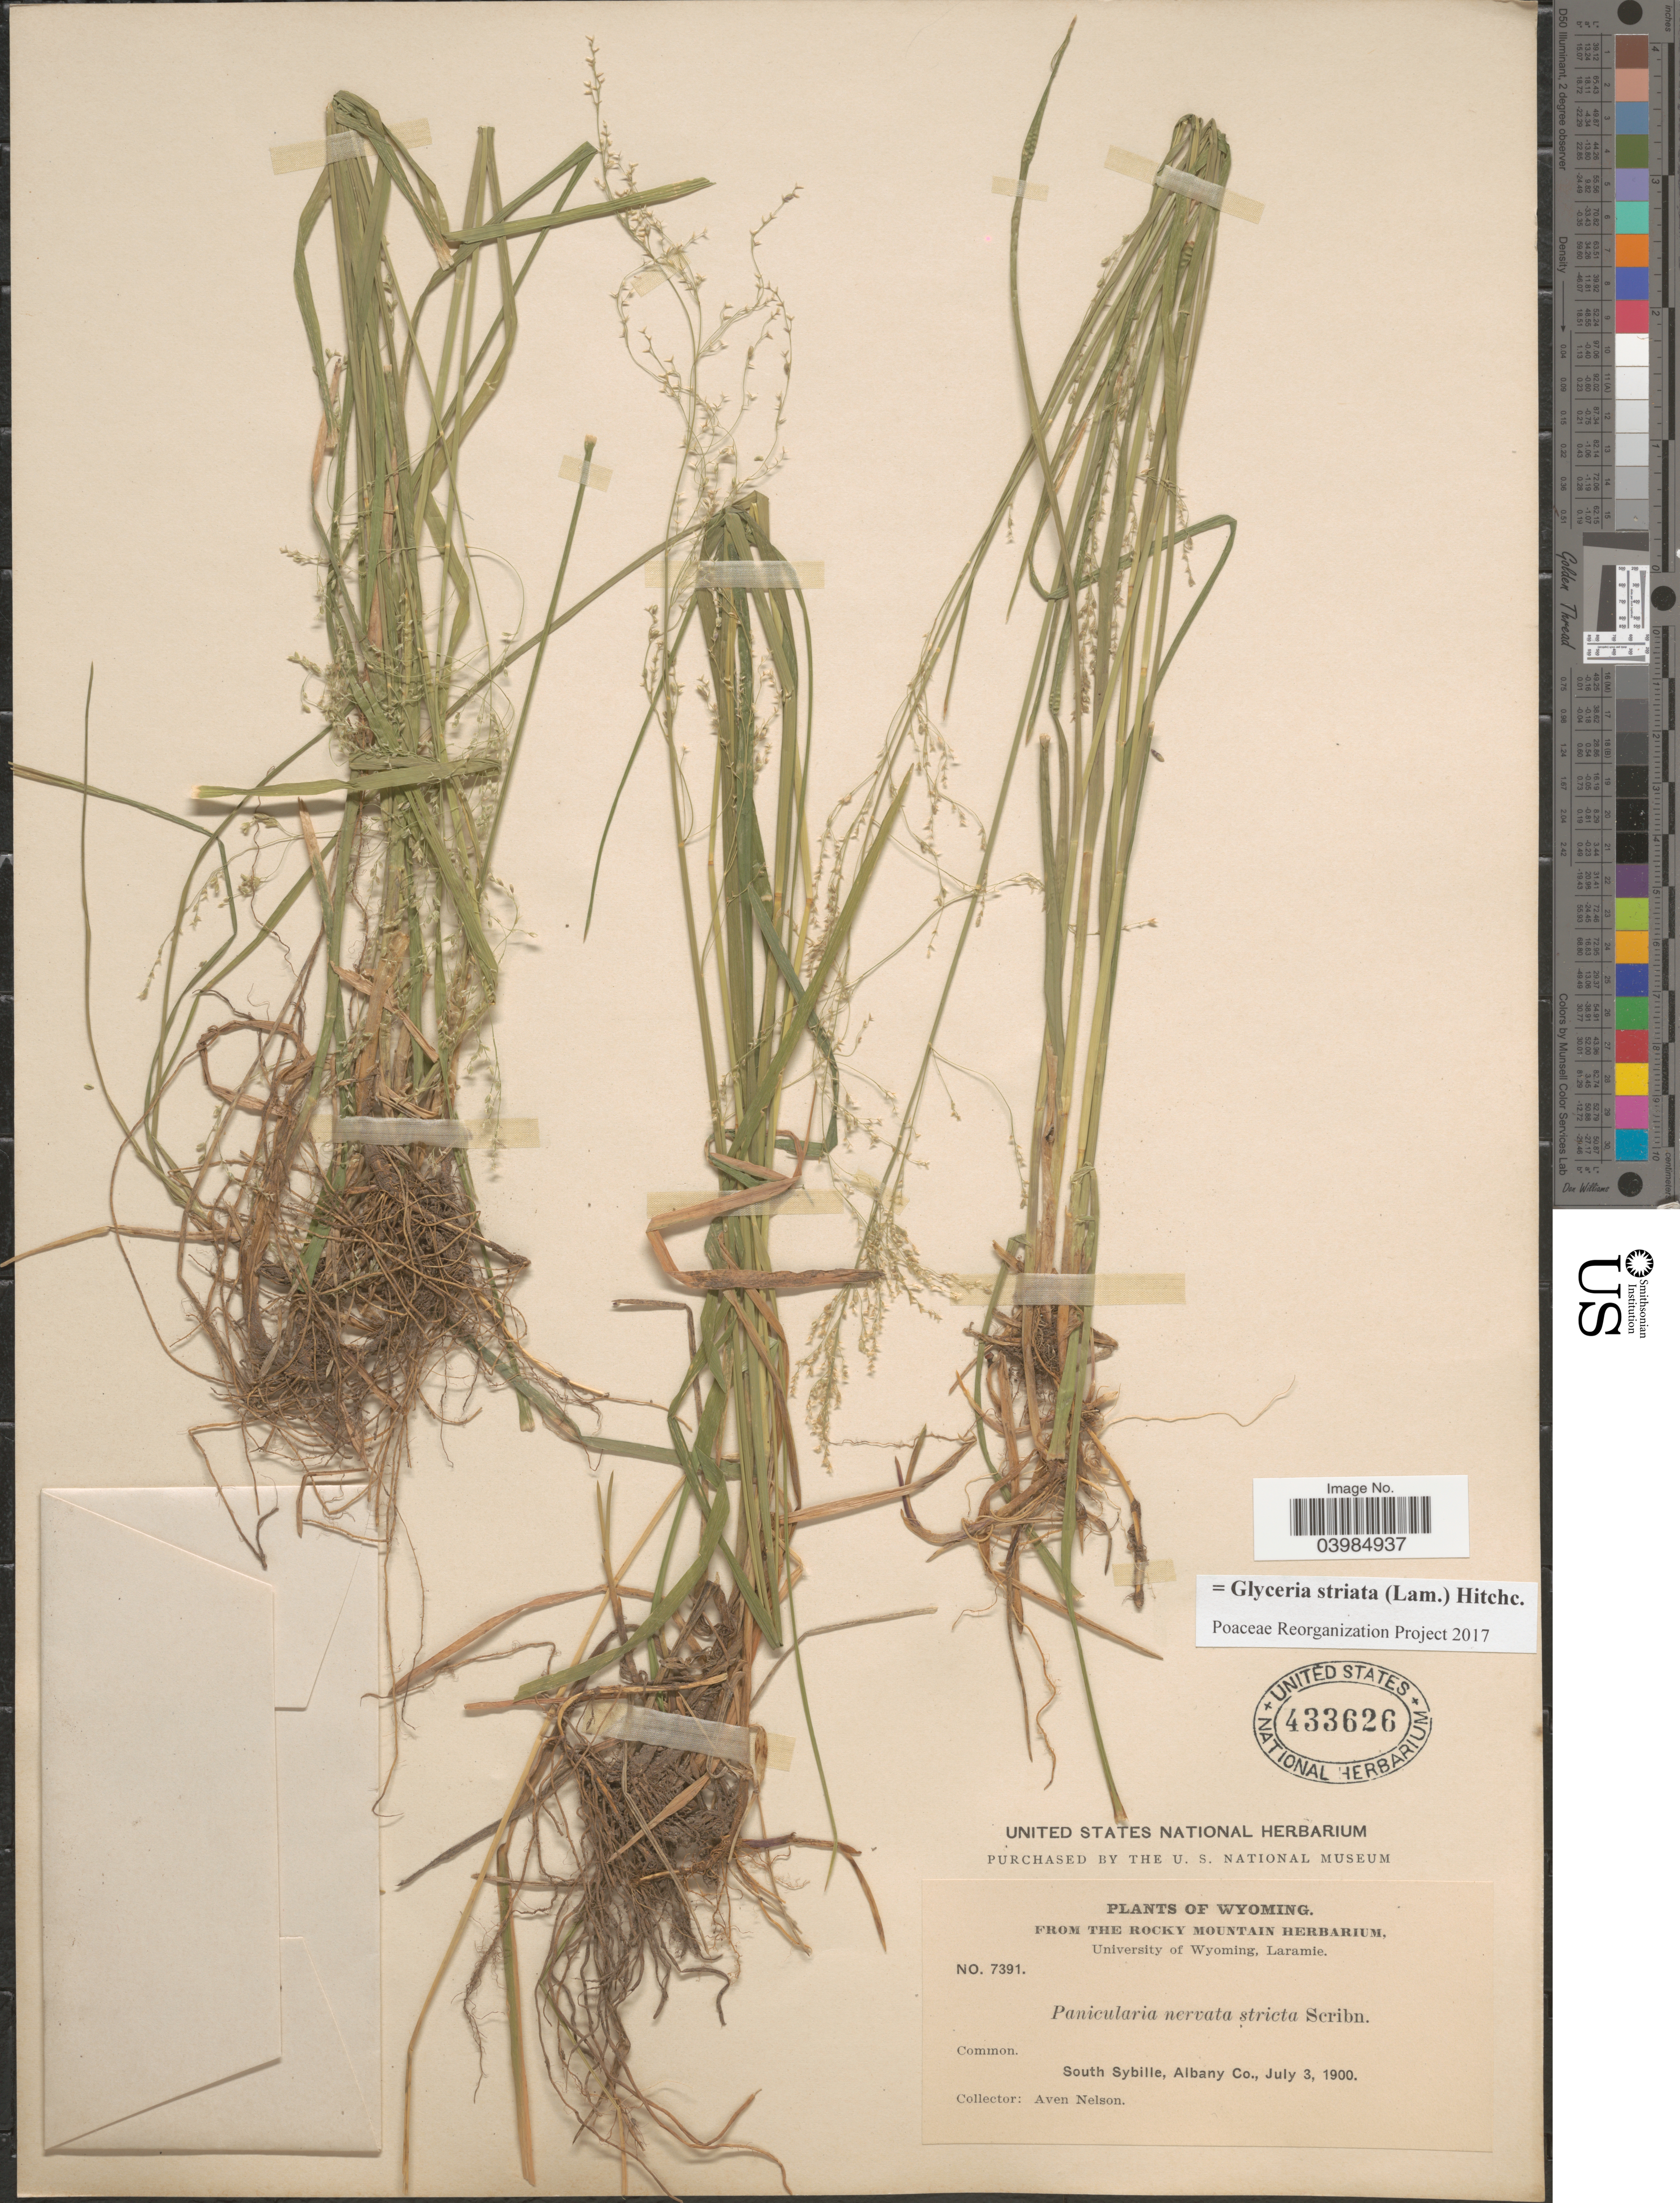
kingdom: Plantae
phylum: Tracheophyta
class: Liliopsida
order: Poales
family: Poaceae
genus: Glyceria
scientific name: Glyceria striata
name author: (Lam.) Hitchc.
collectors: A. Nelson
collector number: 7391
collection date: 1900-07-03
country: United States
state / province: Wyoming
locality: South Sybille, Albany Co.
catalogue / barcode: US 433626